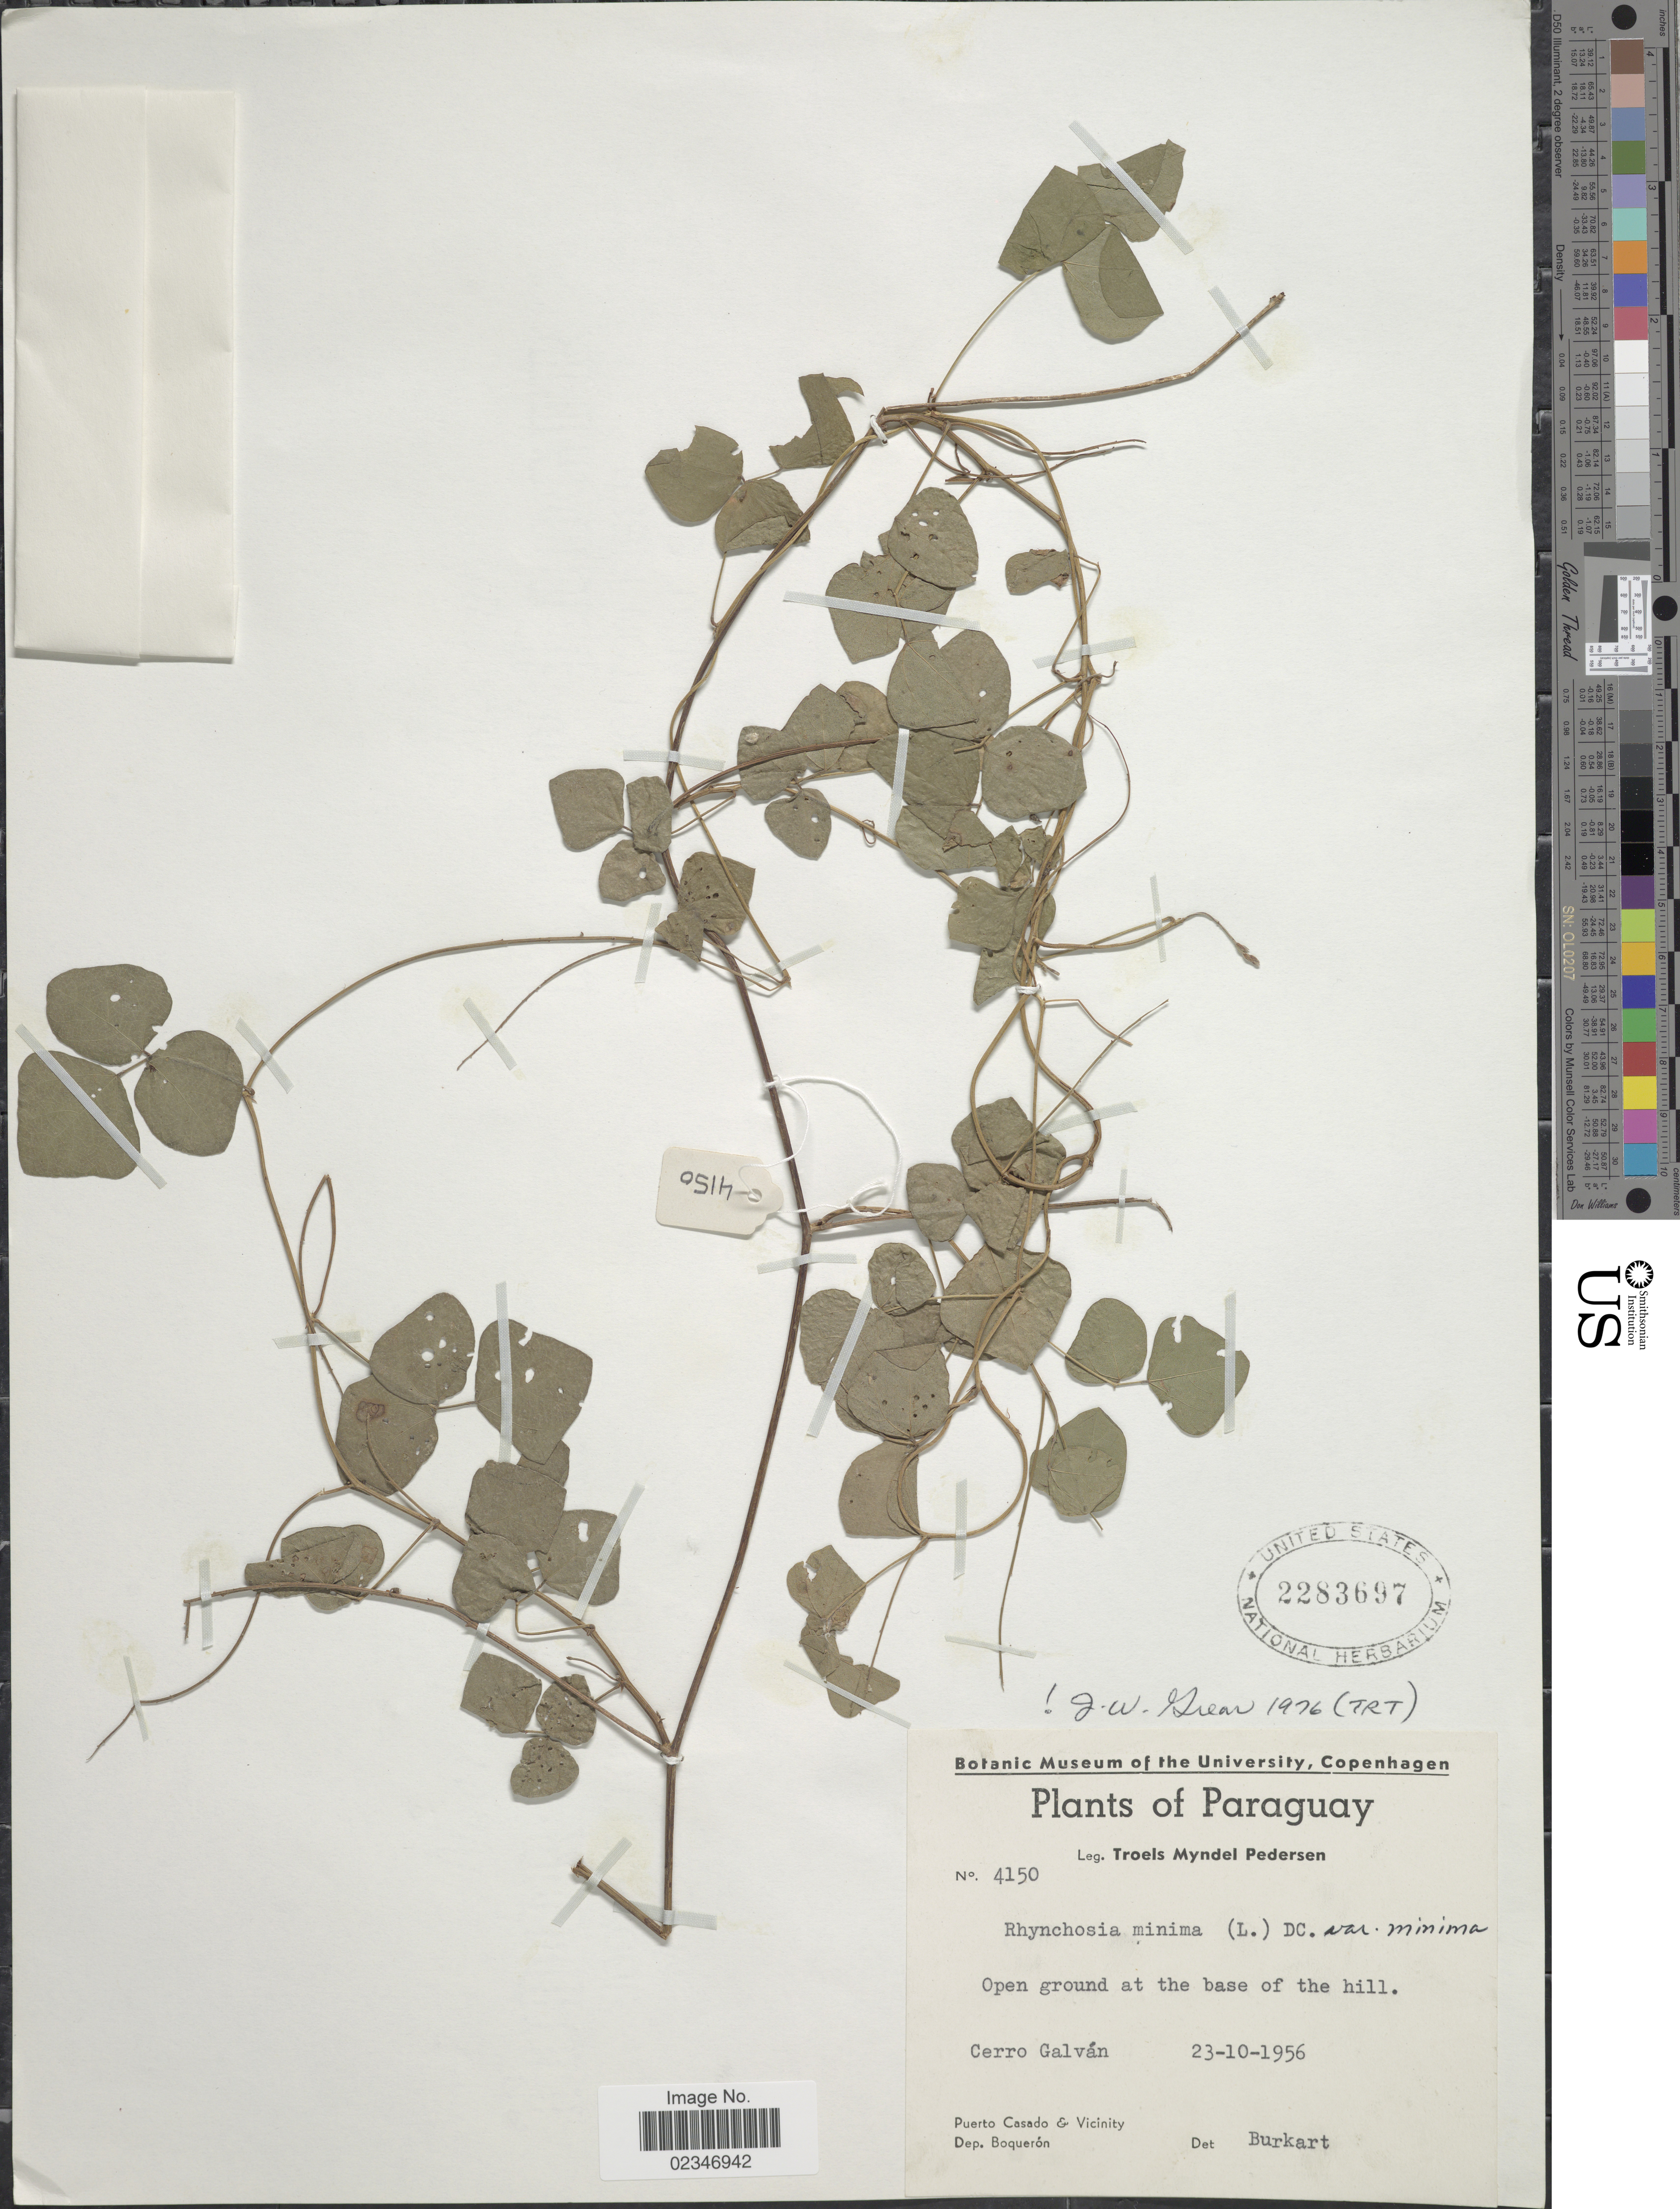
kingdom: Plantae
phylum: Tracheophyta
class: Magnoliopsida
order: Fabales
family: Fabaceae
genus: Rhynchosia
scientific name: Rhynchosia minima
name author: (L.) DC.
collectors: T. Pederson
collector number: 4150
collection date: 1956-10-23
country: Paraguay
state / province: Boqueron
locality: Base of the hill, Cerro Galvan, Puerto Casado & Vicinity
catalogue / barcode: US 2283697